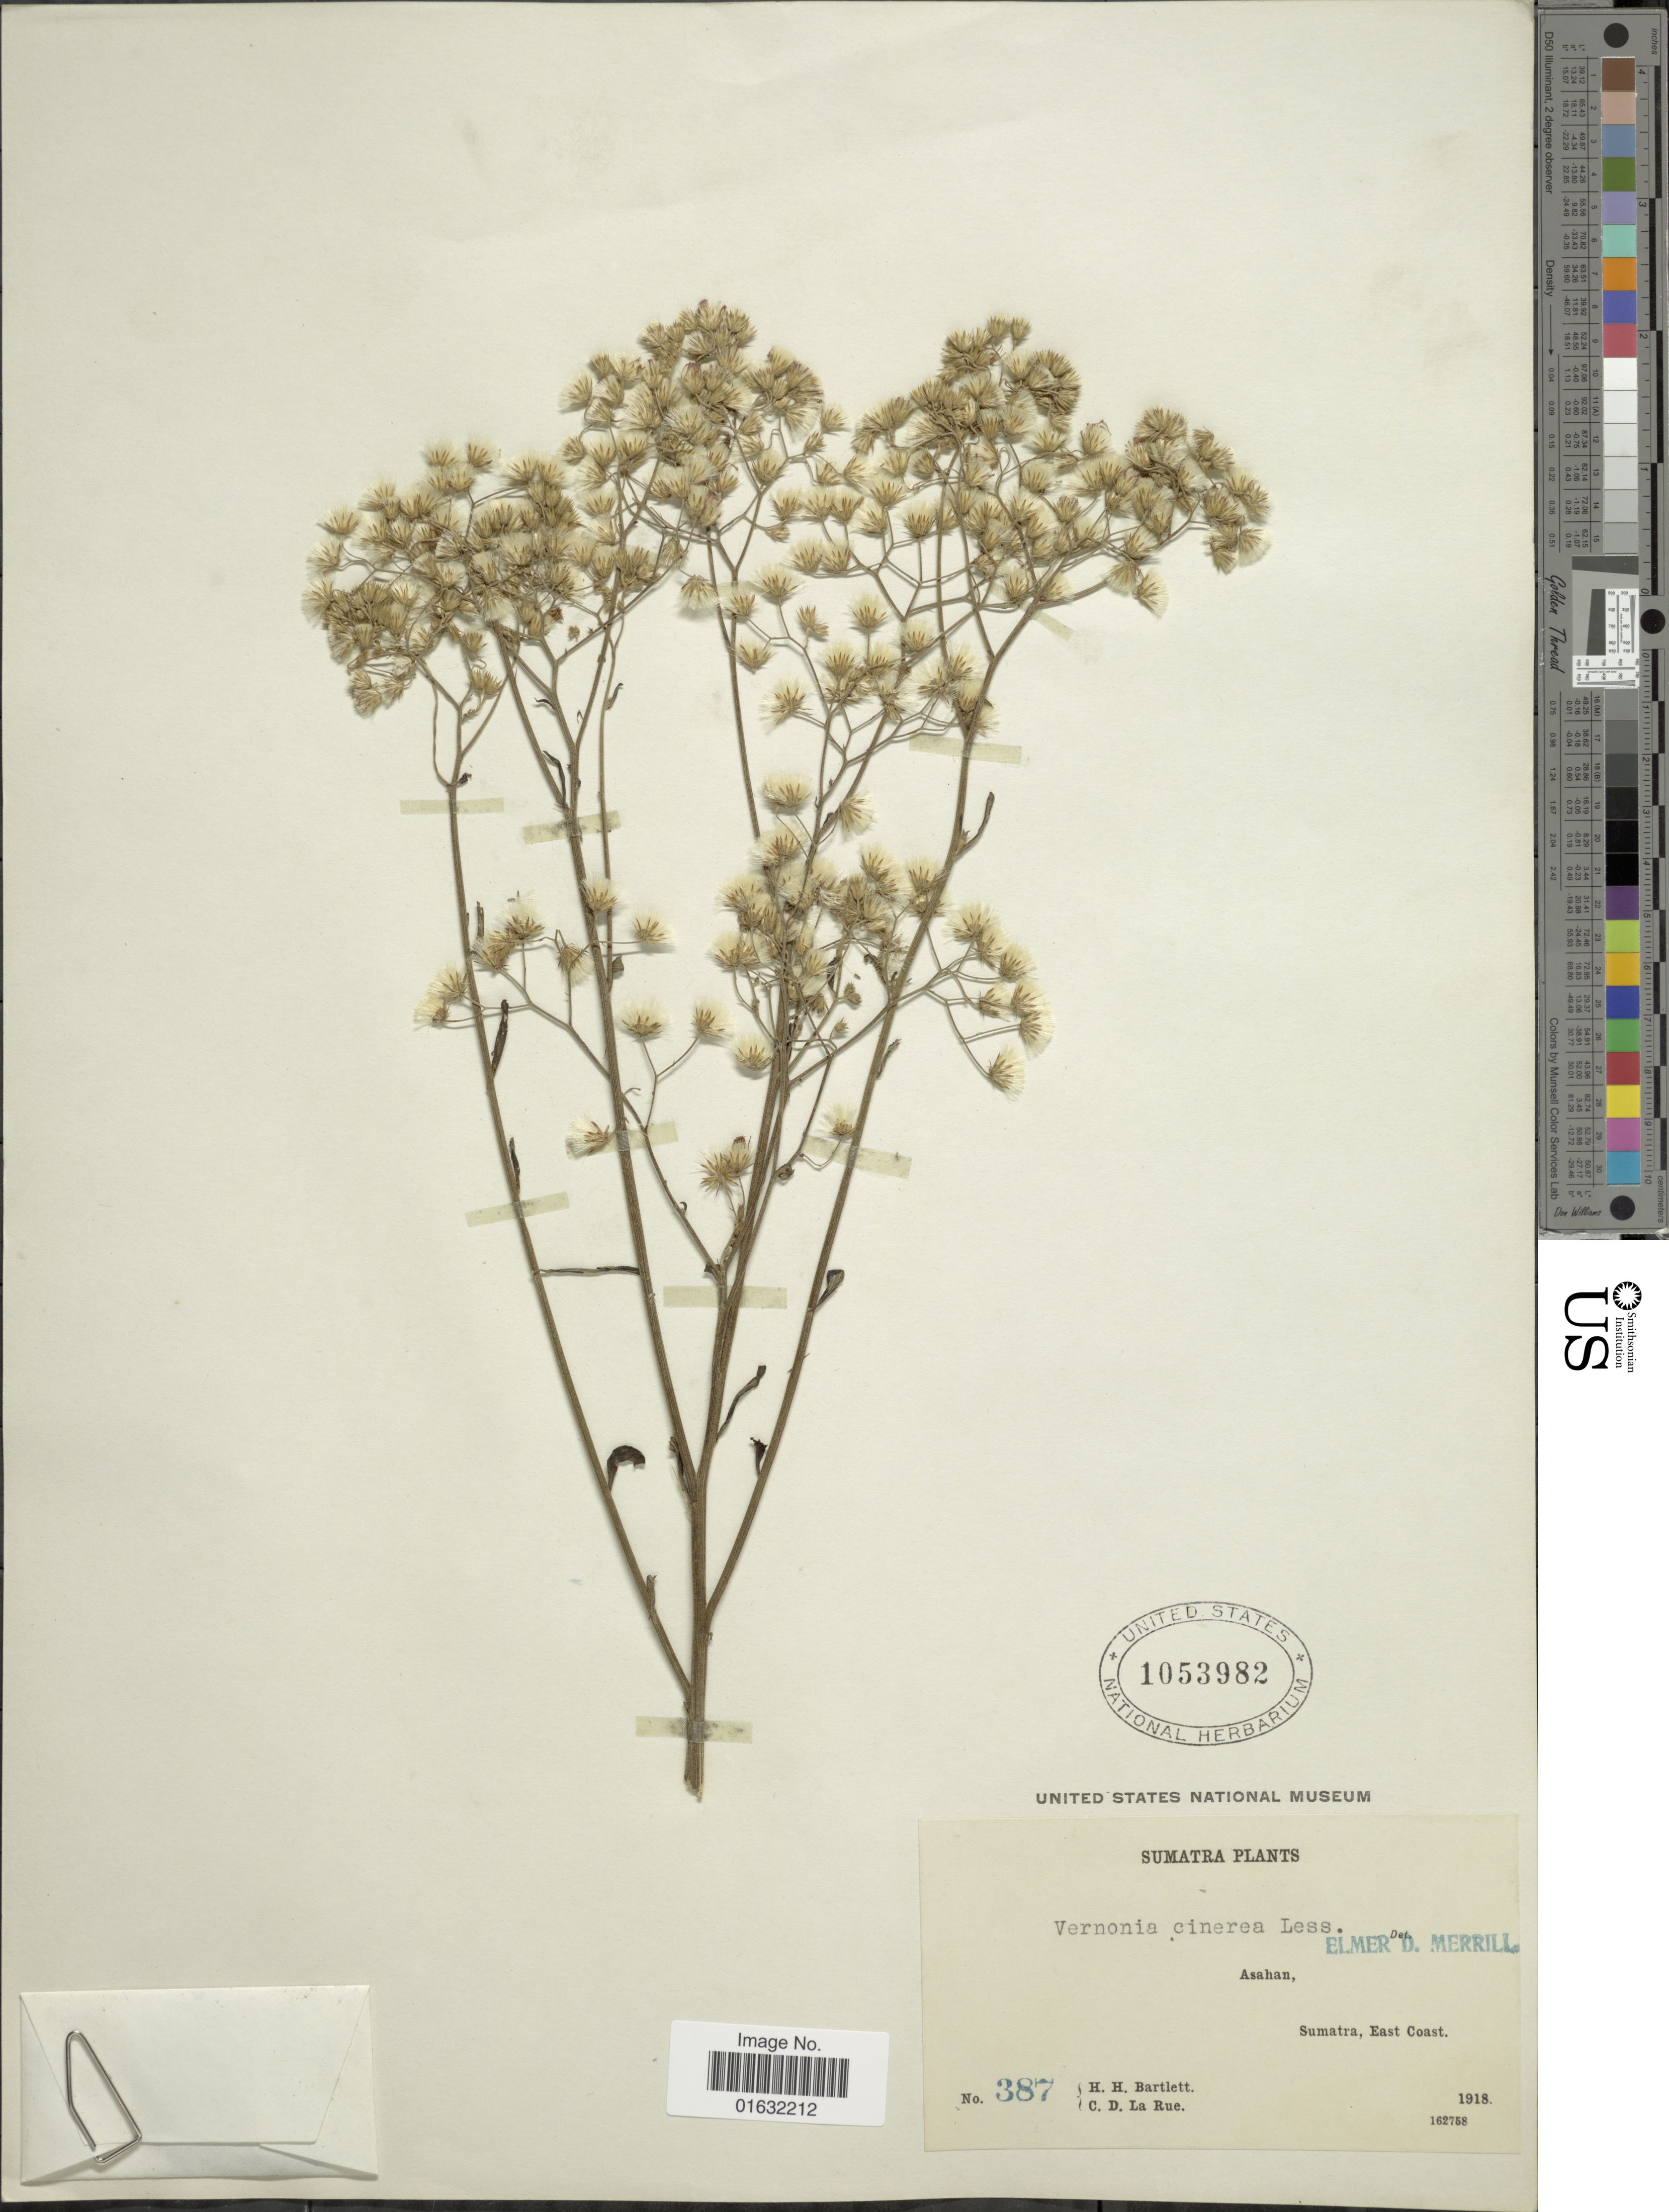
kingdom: Plantae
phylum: Tracheophyta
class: Magnoliopsida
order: Asterales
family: Asteraceae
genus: Cyanthillium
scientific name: Cyanthillium cinereum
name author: (L.) H. Rob.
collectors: H. H. Bartlett & C. La Rue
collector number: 387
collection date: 1918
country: Indonesia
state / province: Sumatra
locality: East Coast, Asahan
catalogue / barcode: US 1053982